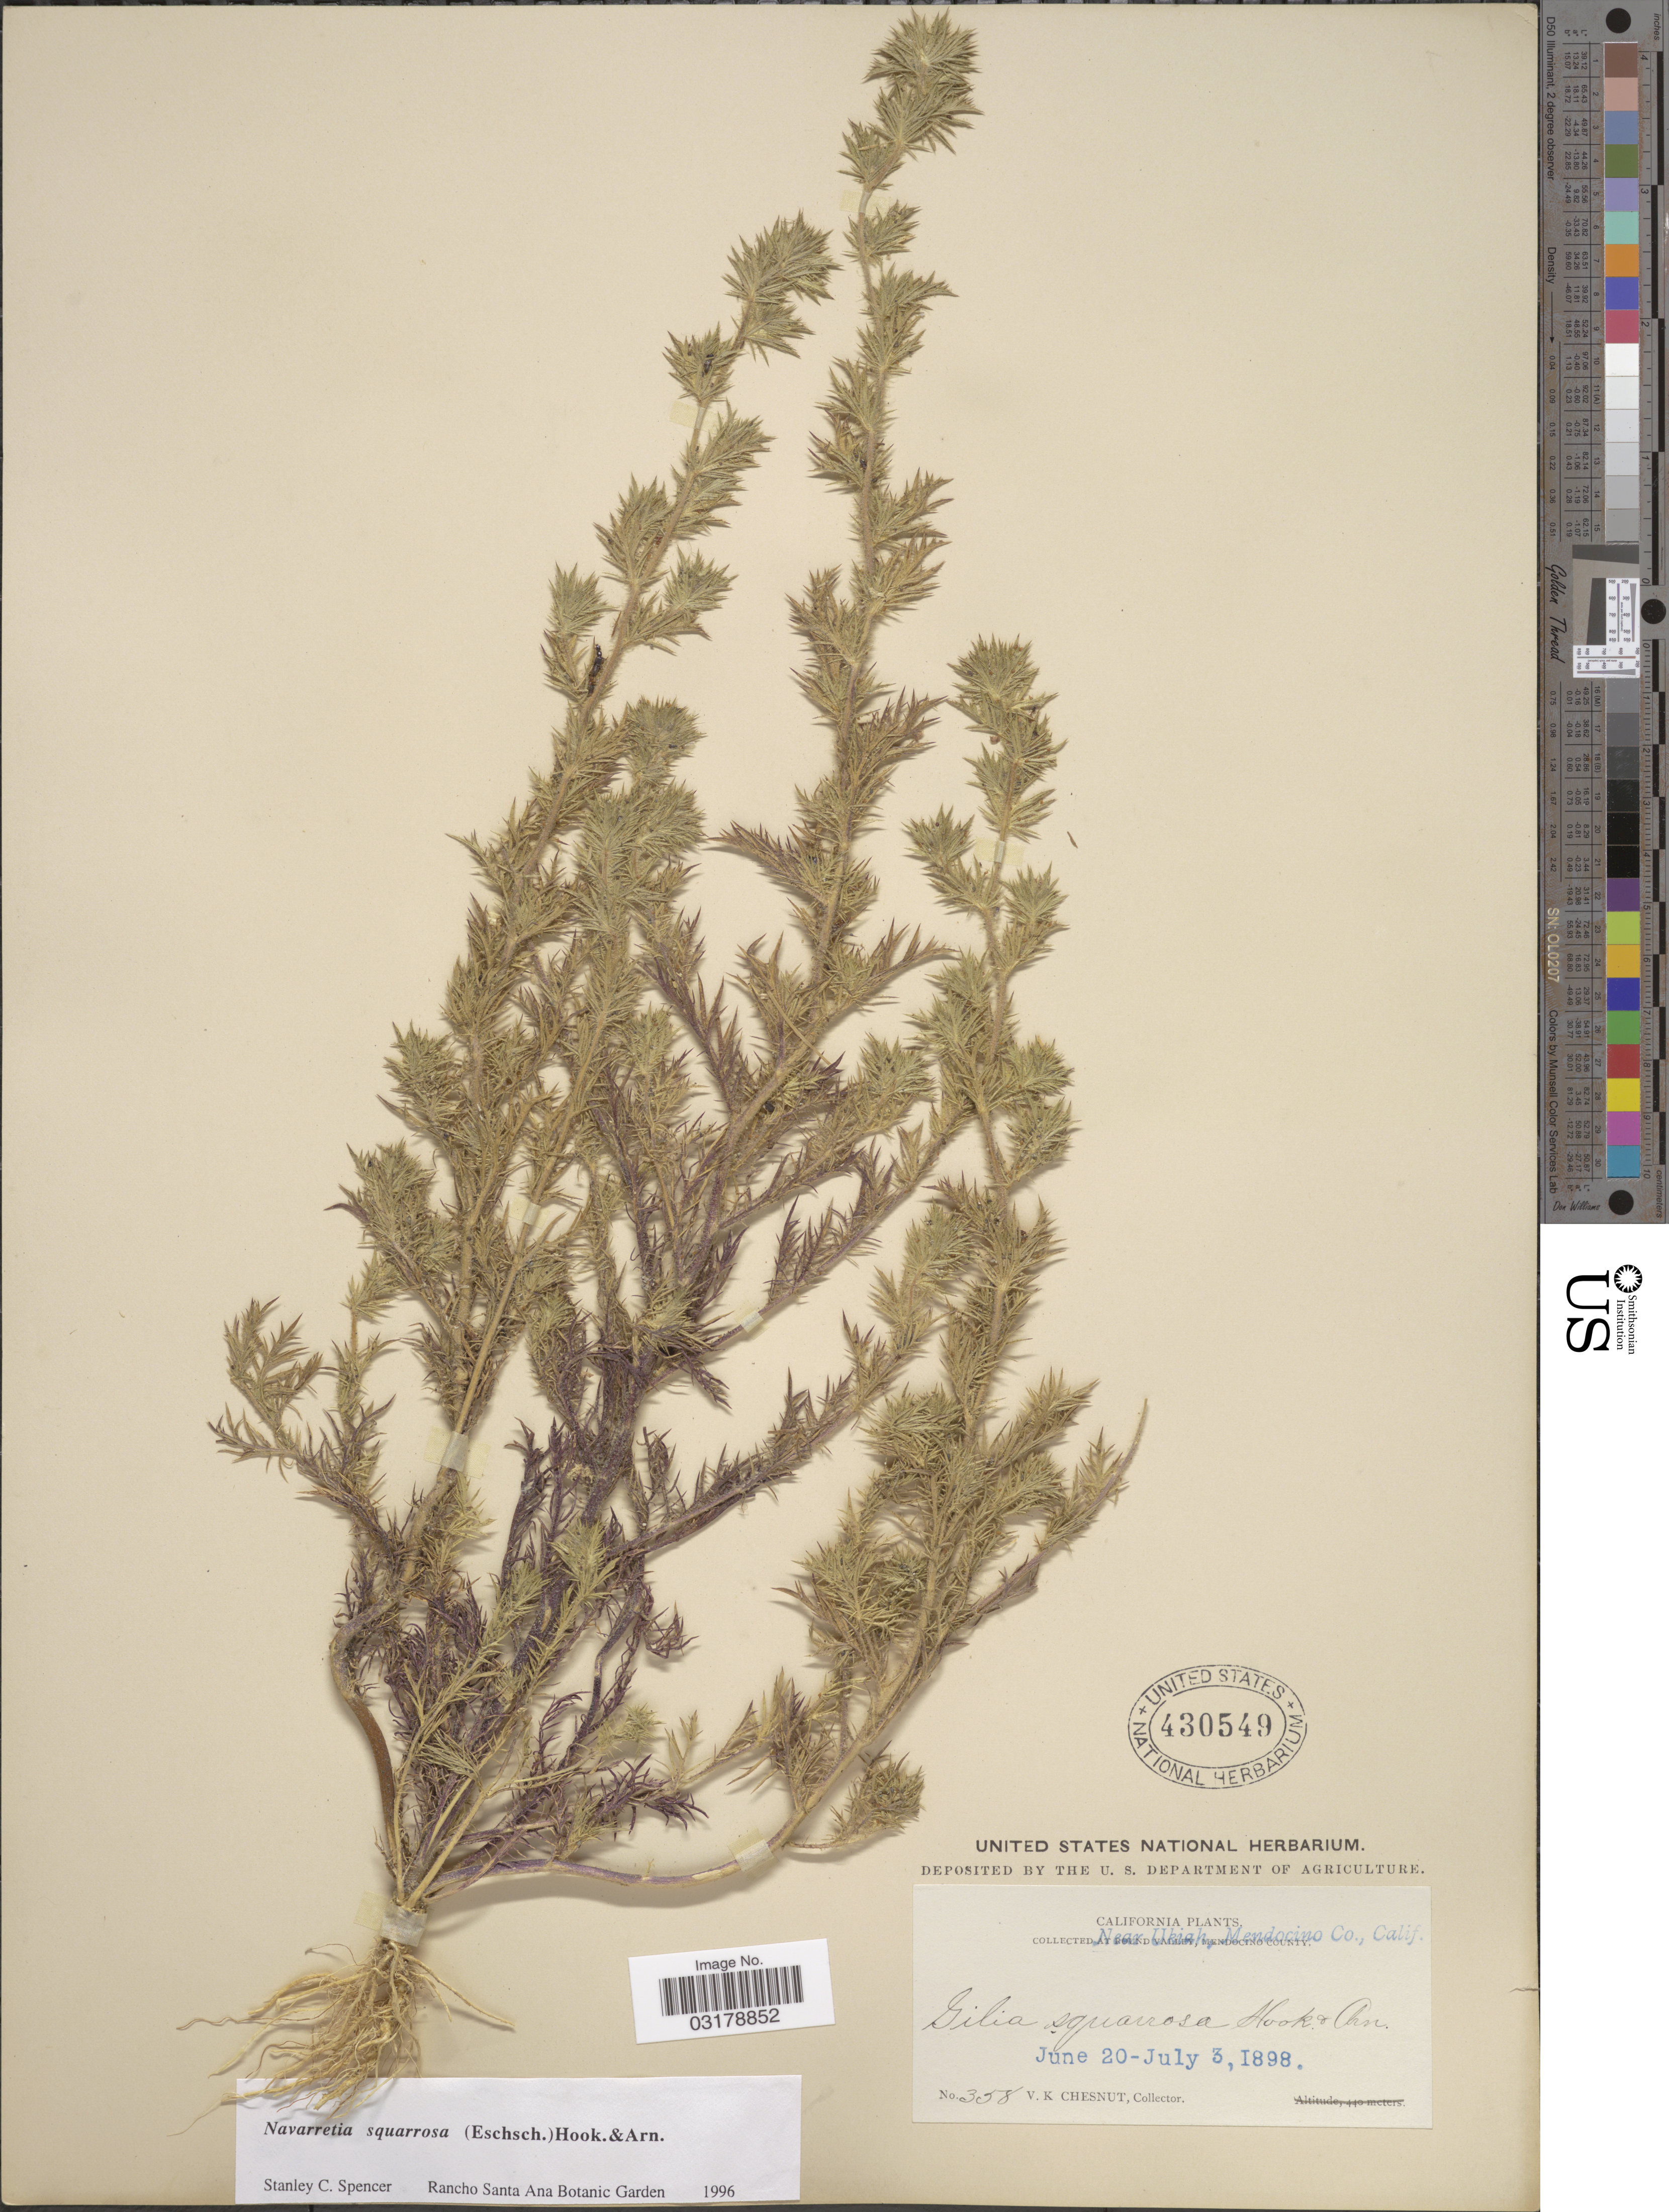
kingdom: Plantae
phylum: Tracheophyta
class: Magnoliopsida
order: Ericales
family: Polemoniaceae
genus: Navarretia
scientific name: Navarretia squarrosa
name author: (Eschsch.) Hook. & Arn.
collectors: V. Chesnut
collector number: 358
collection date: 1898-06-20/1898-07-03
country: United States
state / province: California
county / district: Mendocino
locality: Near Ukiah, Mendocino Co.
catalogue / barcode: US 430549